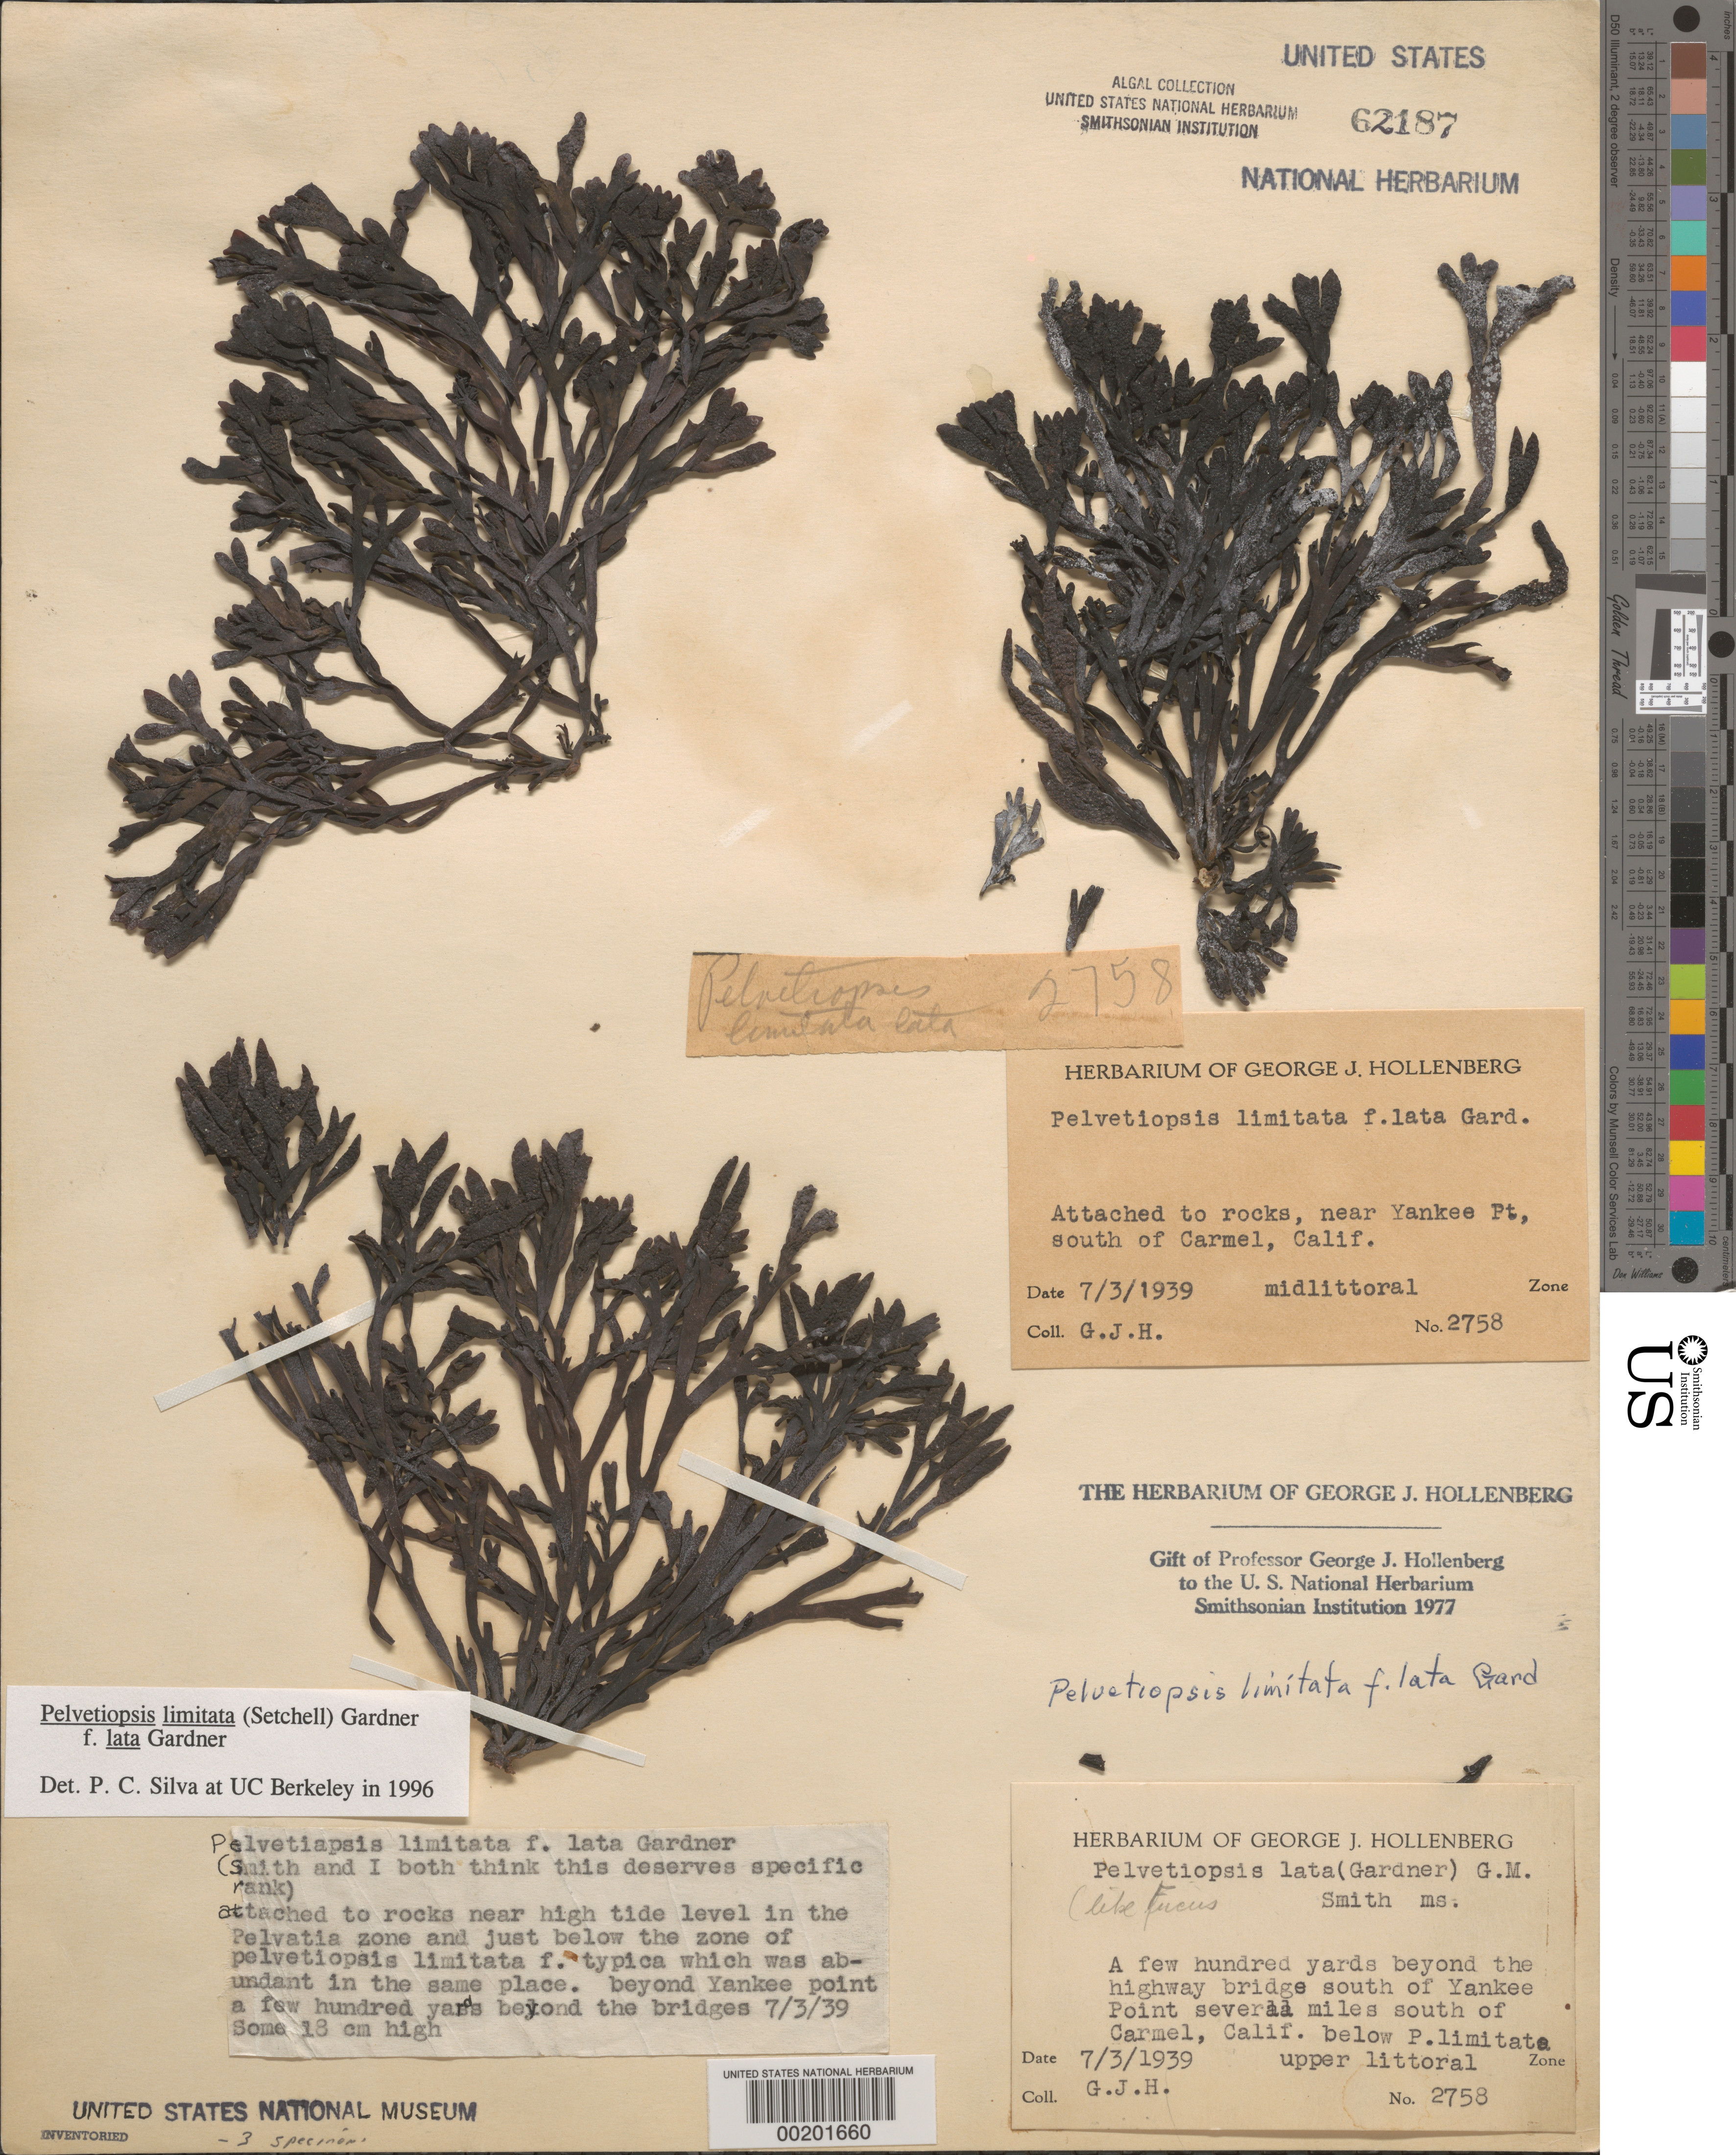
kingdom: Chromista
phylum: Ochrophyta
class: Phaeophyceae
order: Fucales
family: Fucaceae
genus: Pelvetiopsis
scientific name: Pelvetiopsis limitata f. lata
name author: N.L. Gardner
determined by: Silva, P. C.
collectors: G. Hollenberg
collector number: GJH 2758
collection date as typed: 03 Jul 1939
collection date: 1939-07-03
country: United States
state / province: California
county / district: Monterey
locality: Beyond highway bridge south of Yankee Point several miles south of Carmel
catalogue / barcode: US 62187